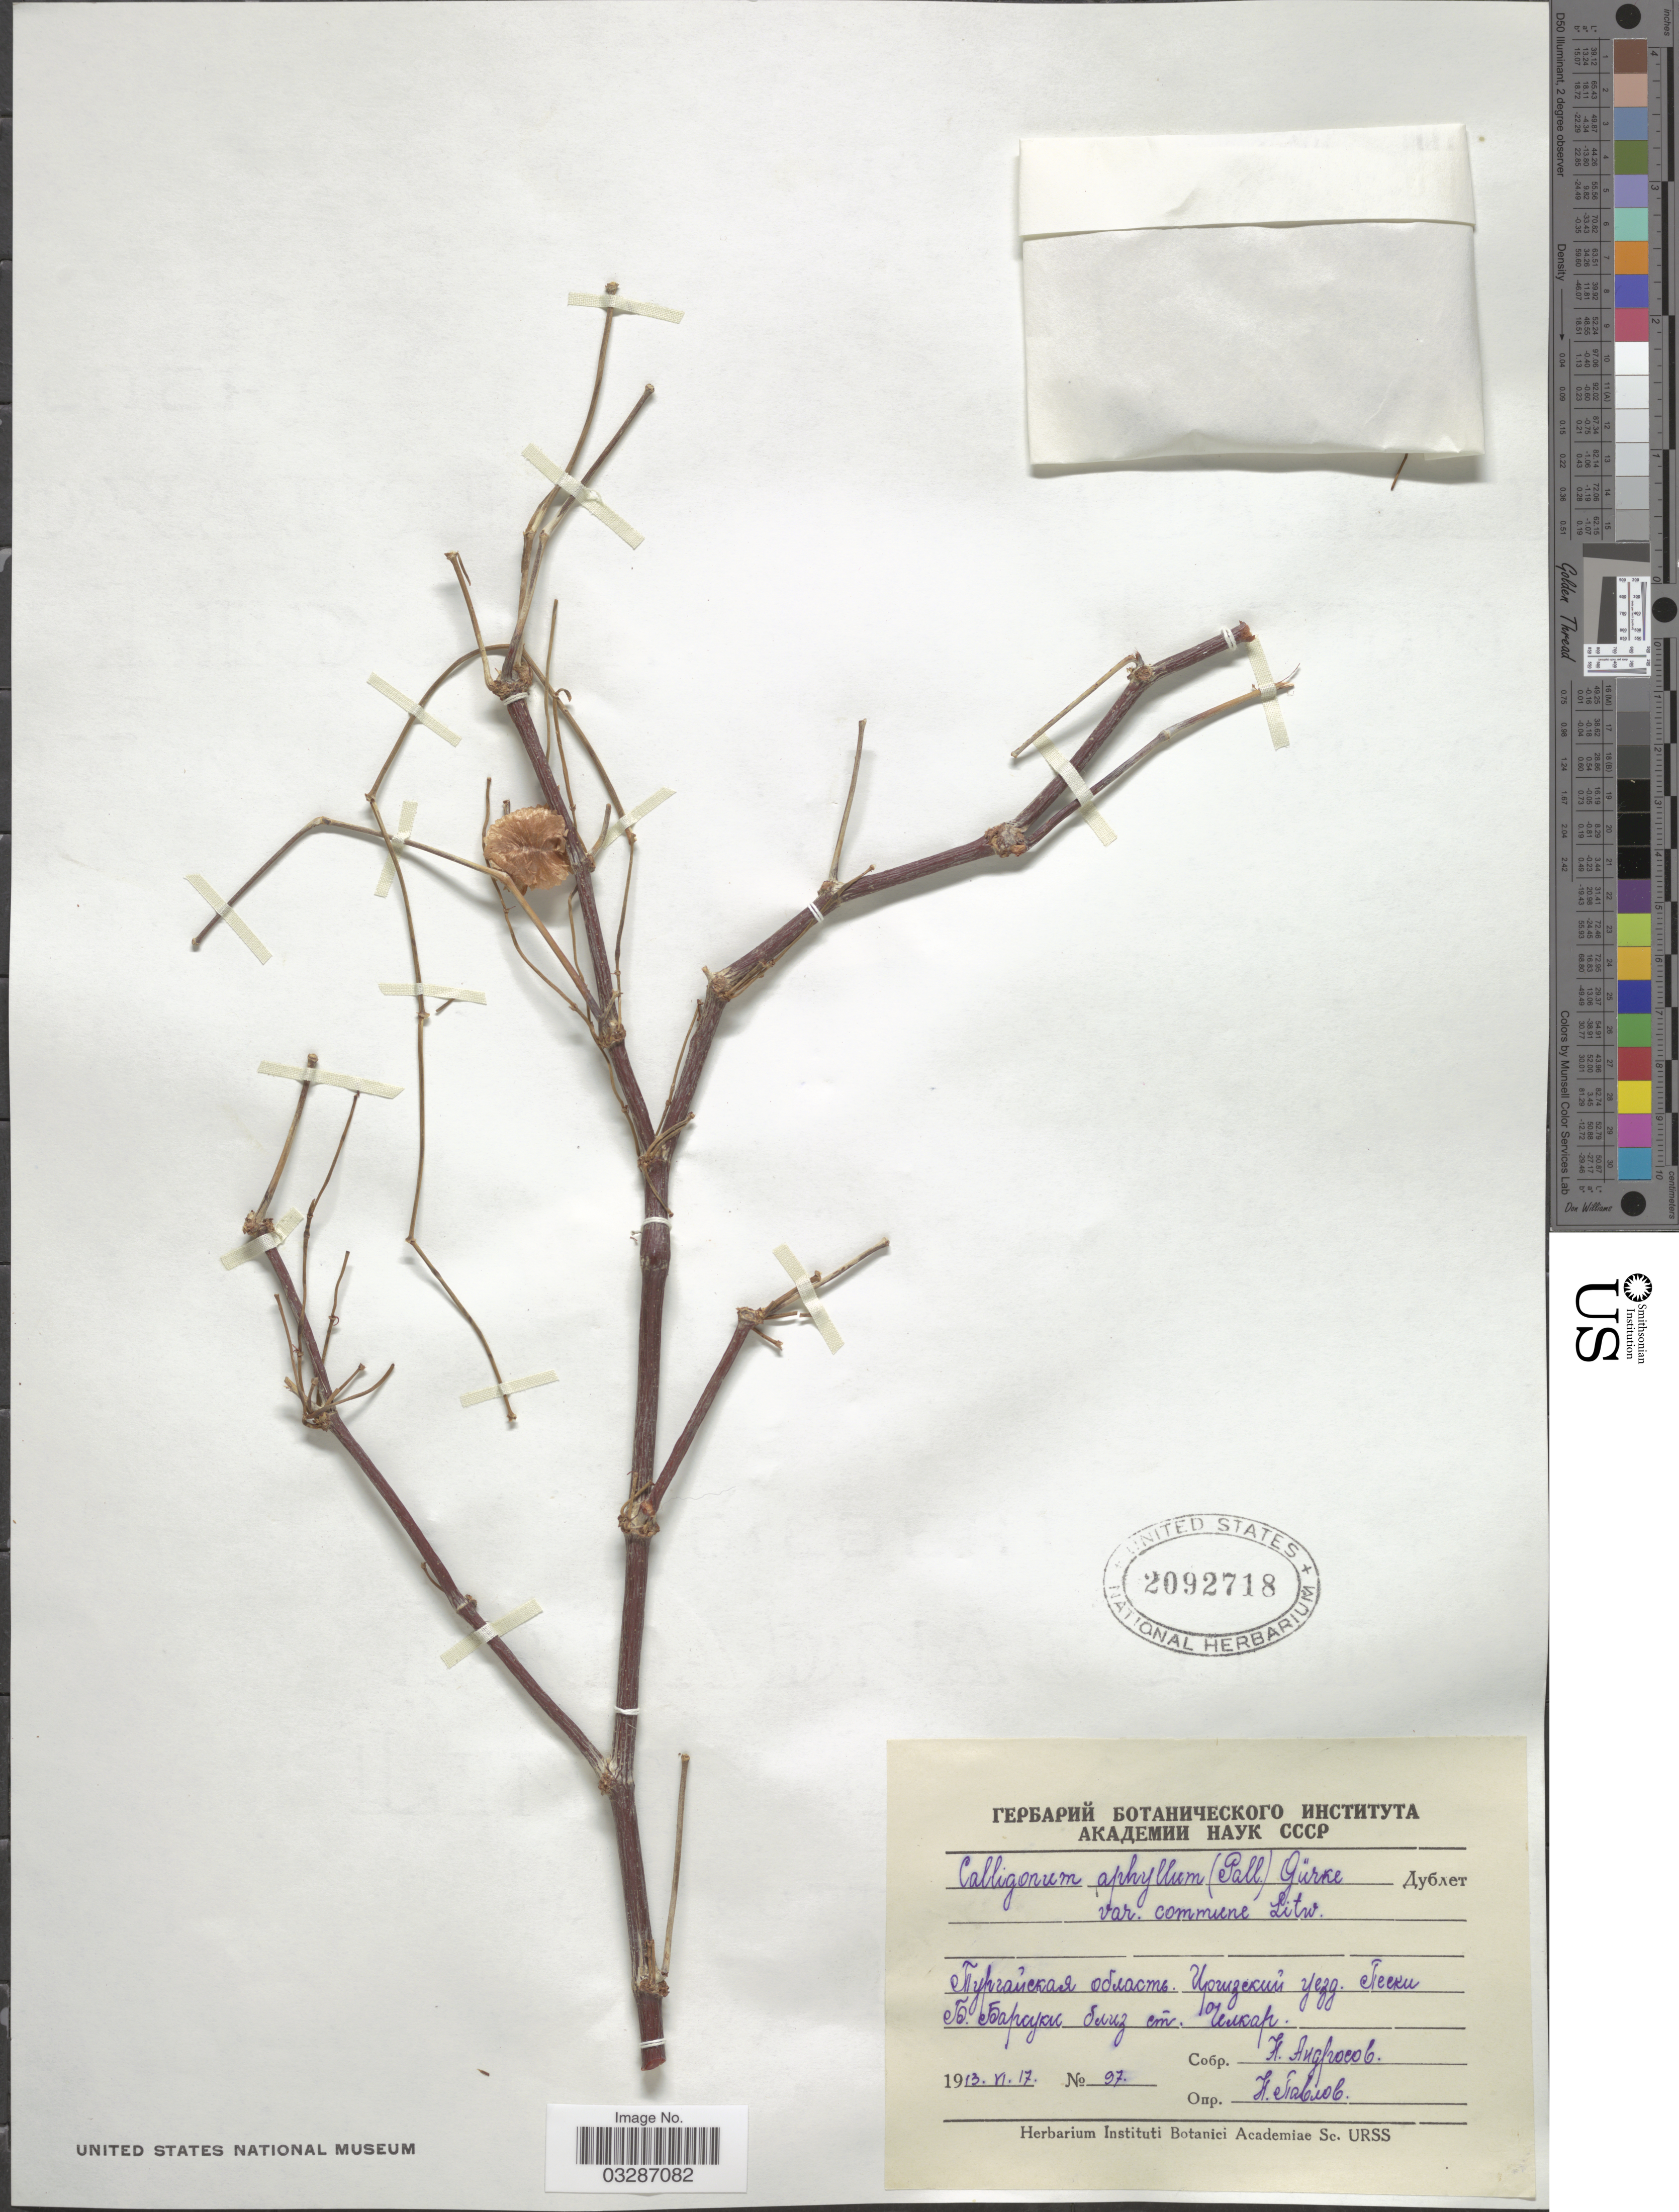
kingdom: Plantae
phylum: Tracheophyta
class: Magnoliopsida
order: Caryophyllales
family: Polygonaceae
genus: Calligonum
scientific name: Calligonum aphyllum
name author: (Pall.) Gürke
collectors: N. Androssov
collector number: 97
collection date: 1913-06-17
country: Kazakhstan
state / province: Aqtobe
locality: Ulken Borsyq Qumy, near Shalqar.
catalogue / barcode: US 2092718